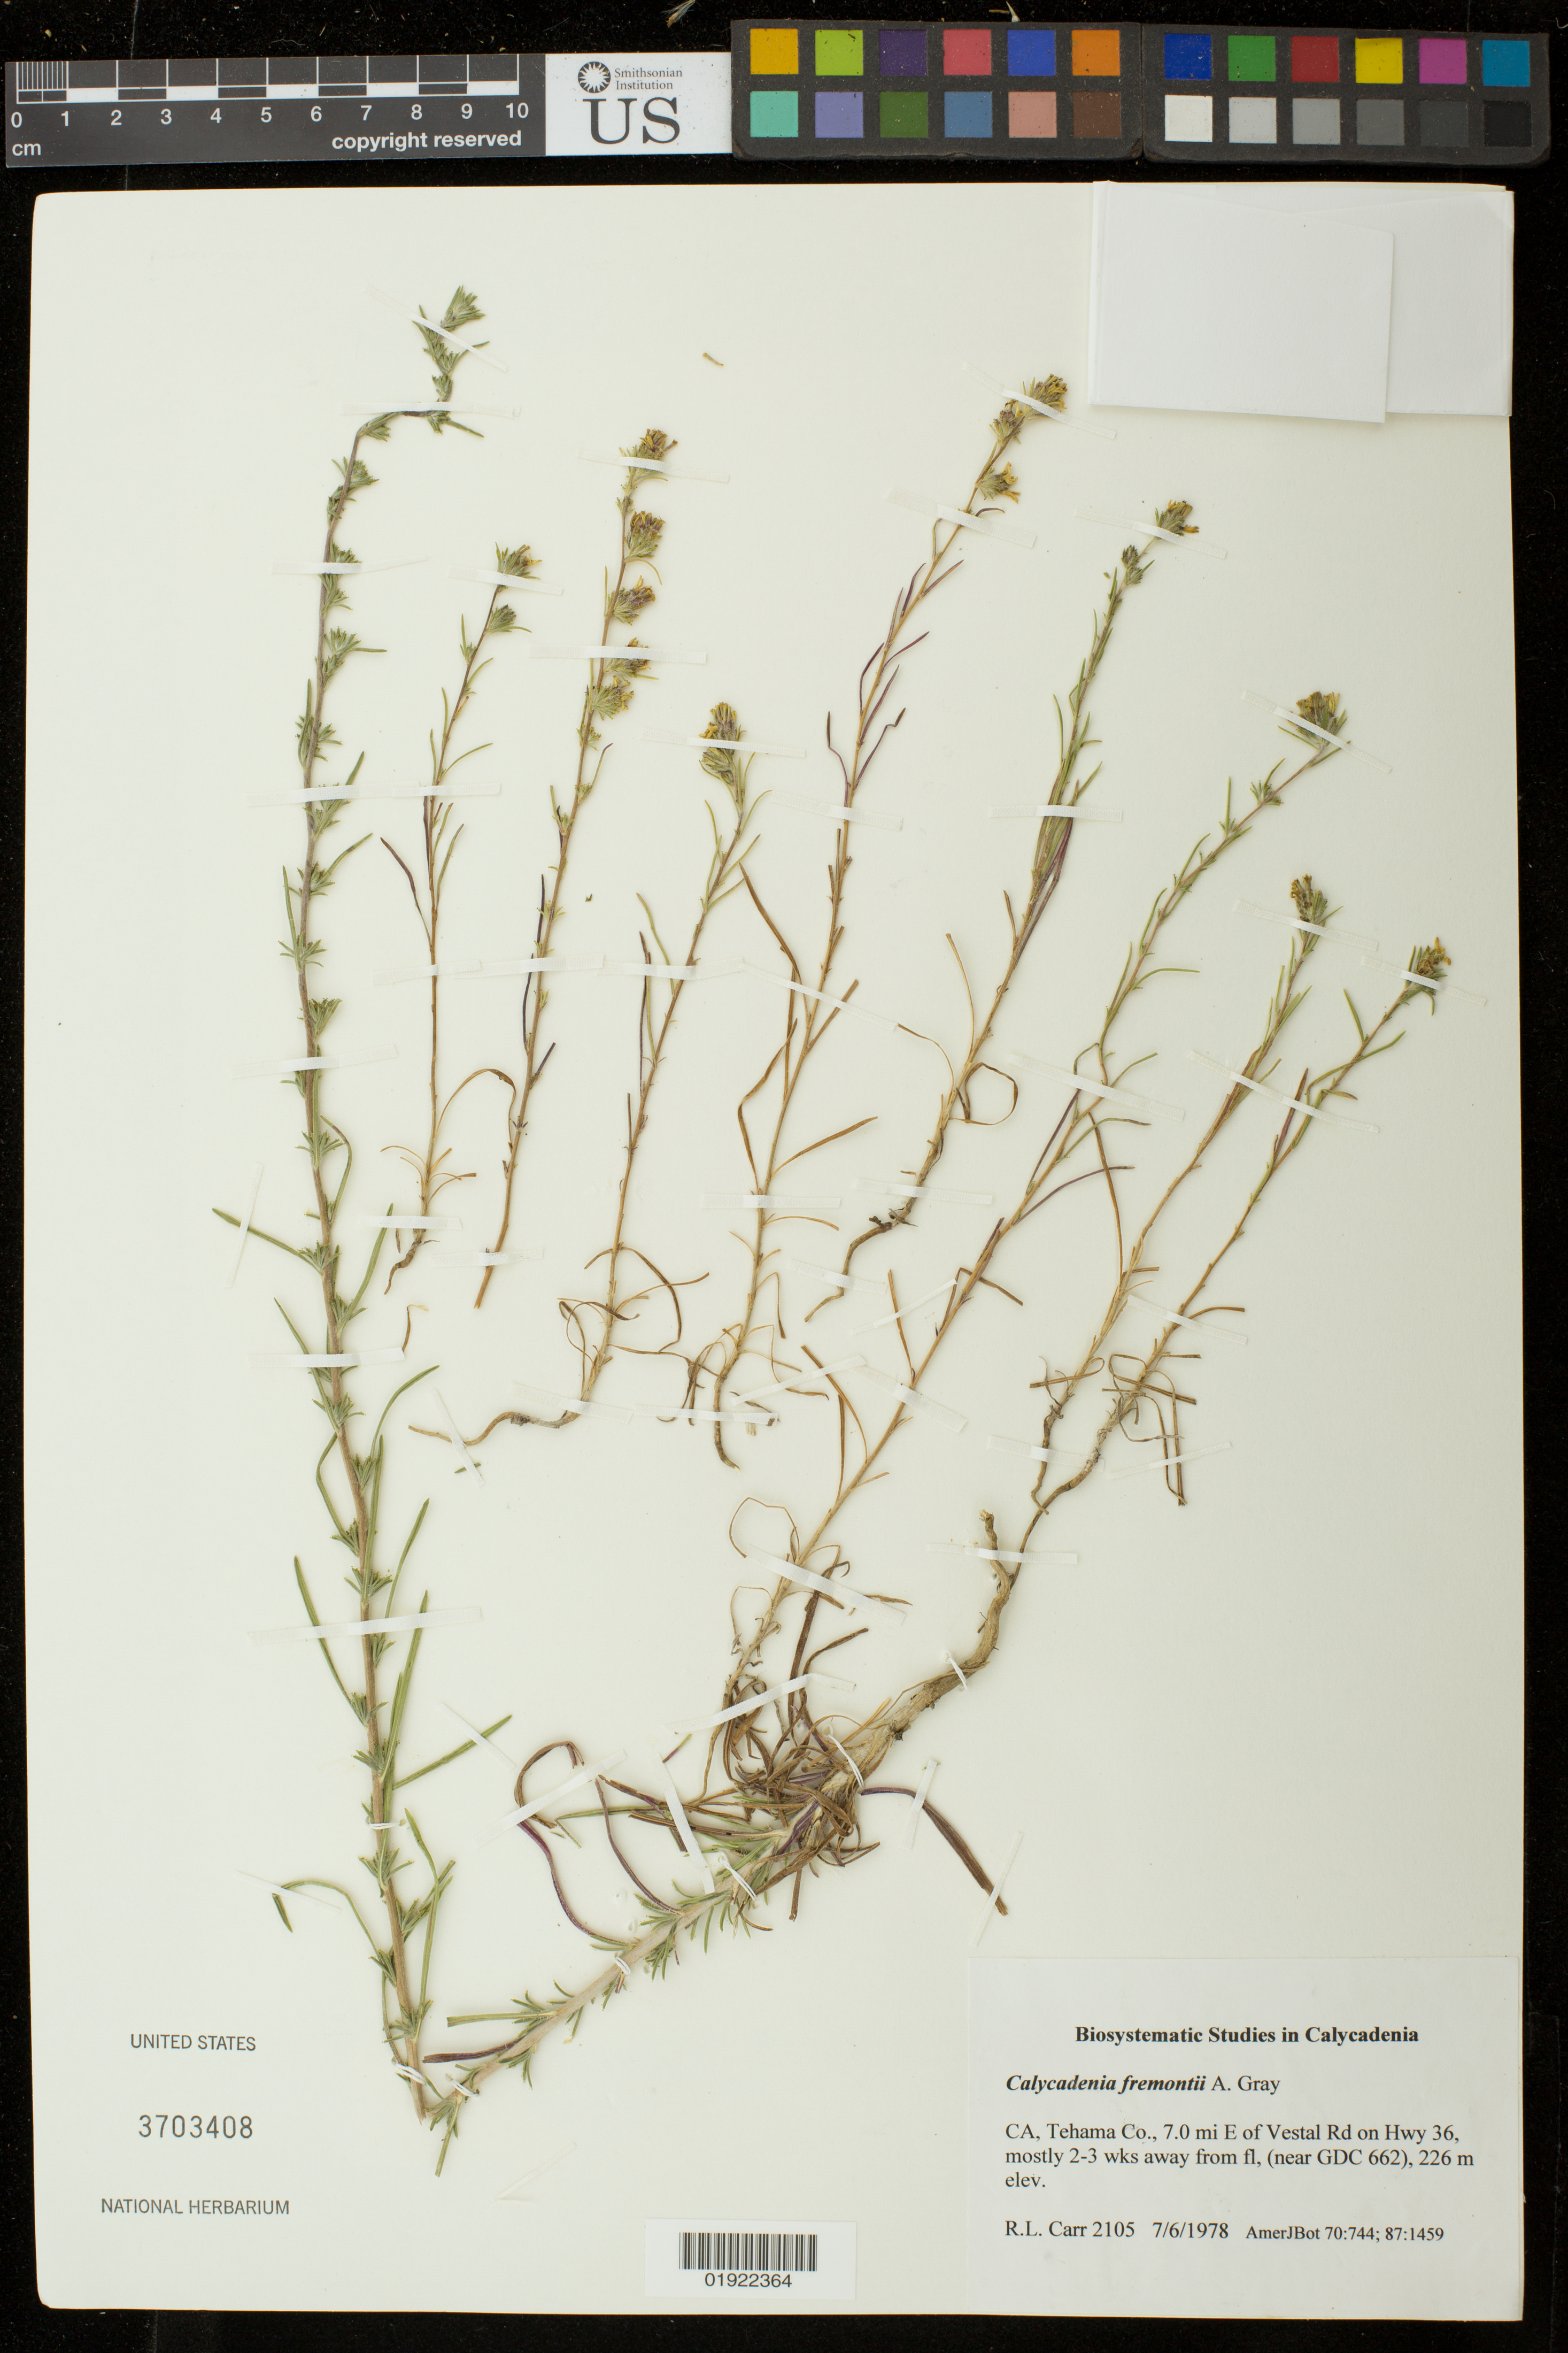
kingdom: Plantae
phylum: Tracheophyta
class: Magnoliopsida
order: Asterales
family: Asteraceae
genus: Calycadenia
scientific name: Calycadenia fremontii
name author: A. Gray in Emory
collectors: R. Carr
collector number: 2105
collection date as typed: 7/6/1978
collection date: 1978-07-06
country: United States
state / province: California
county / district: Tehama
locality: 7.0 mi E of Vestal Rd on Hwy 36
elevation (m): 226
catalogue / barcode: US 3703408